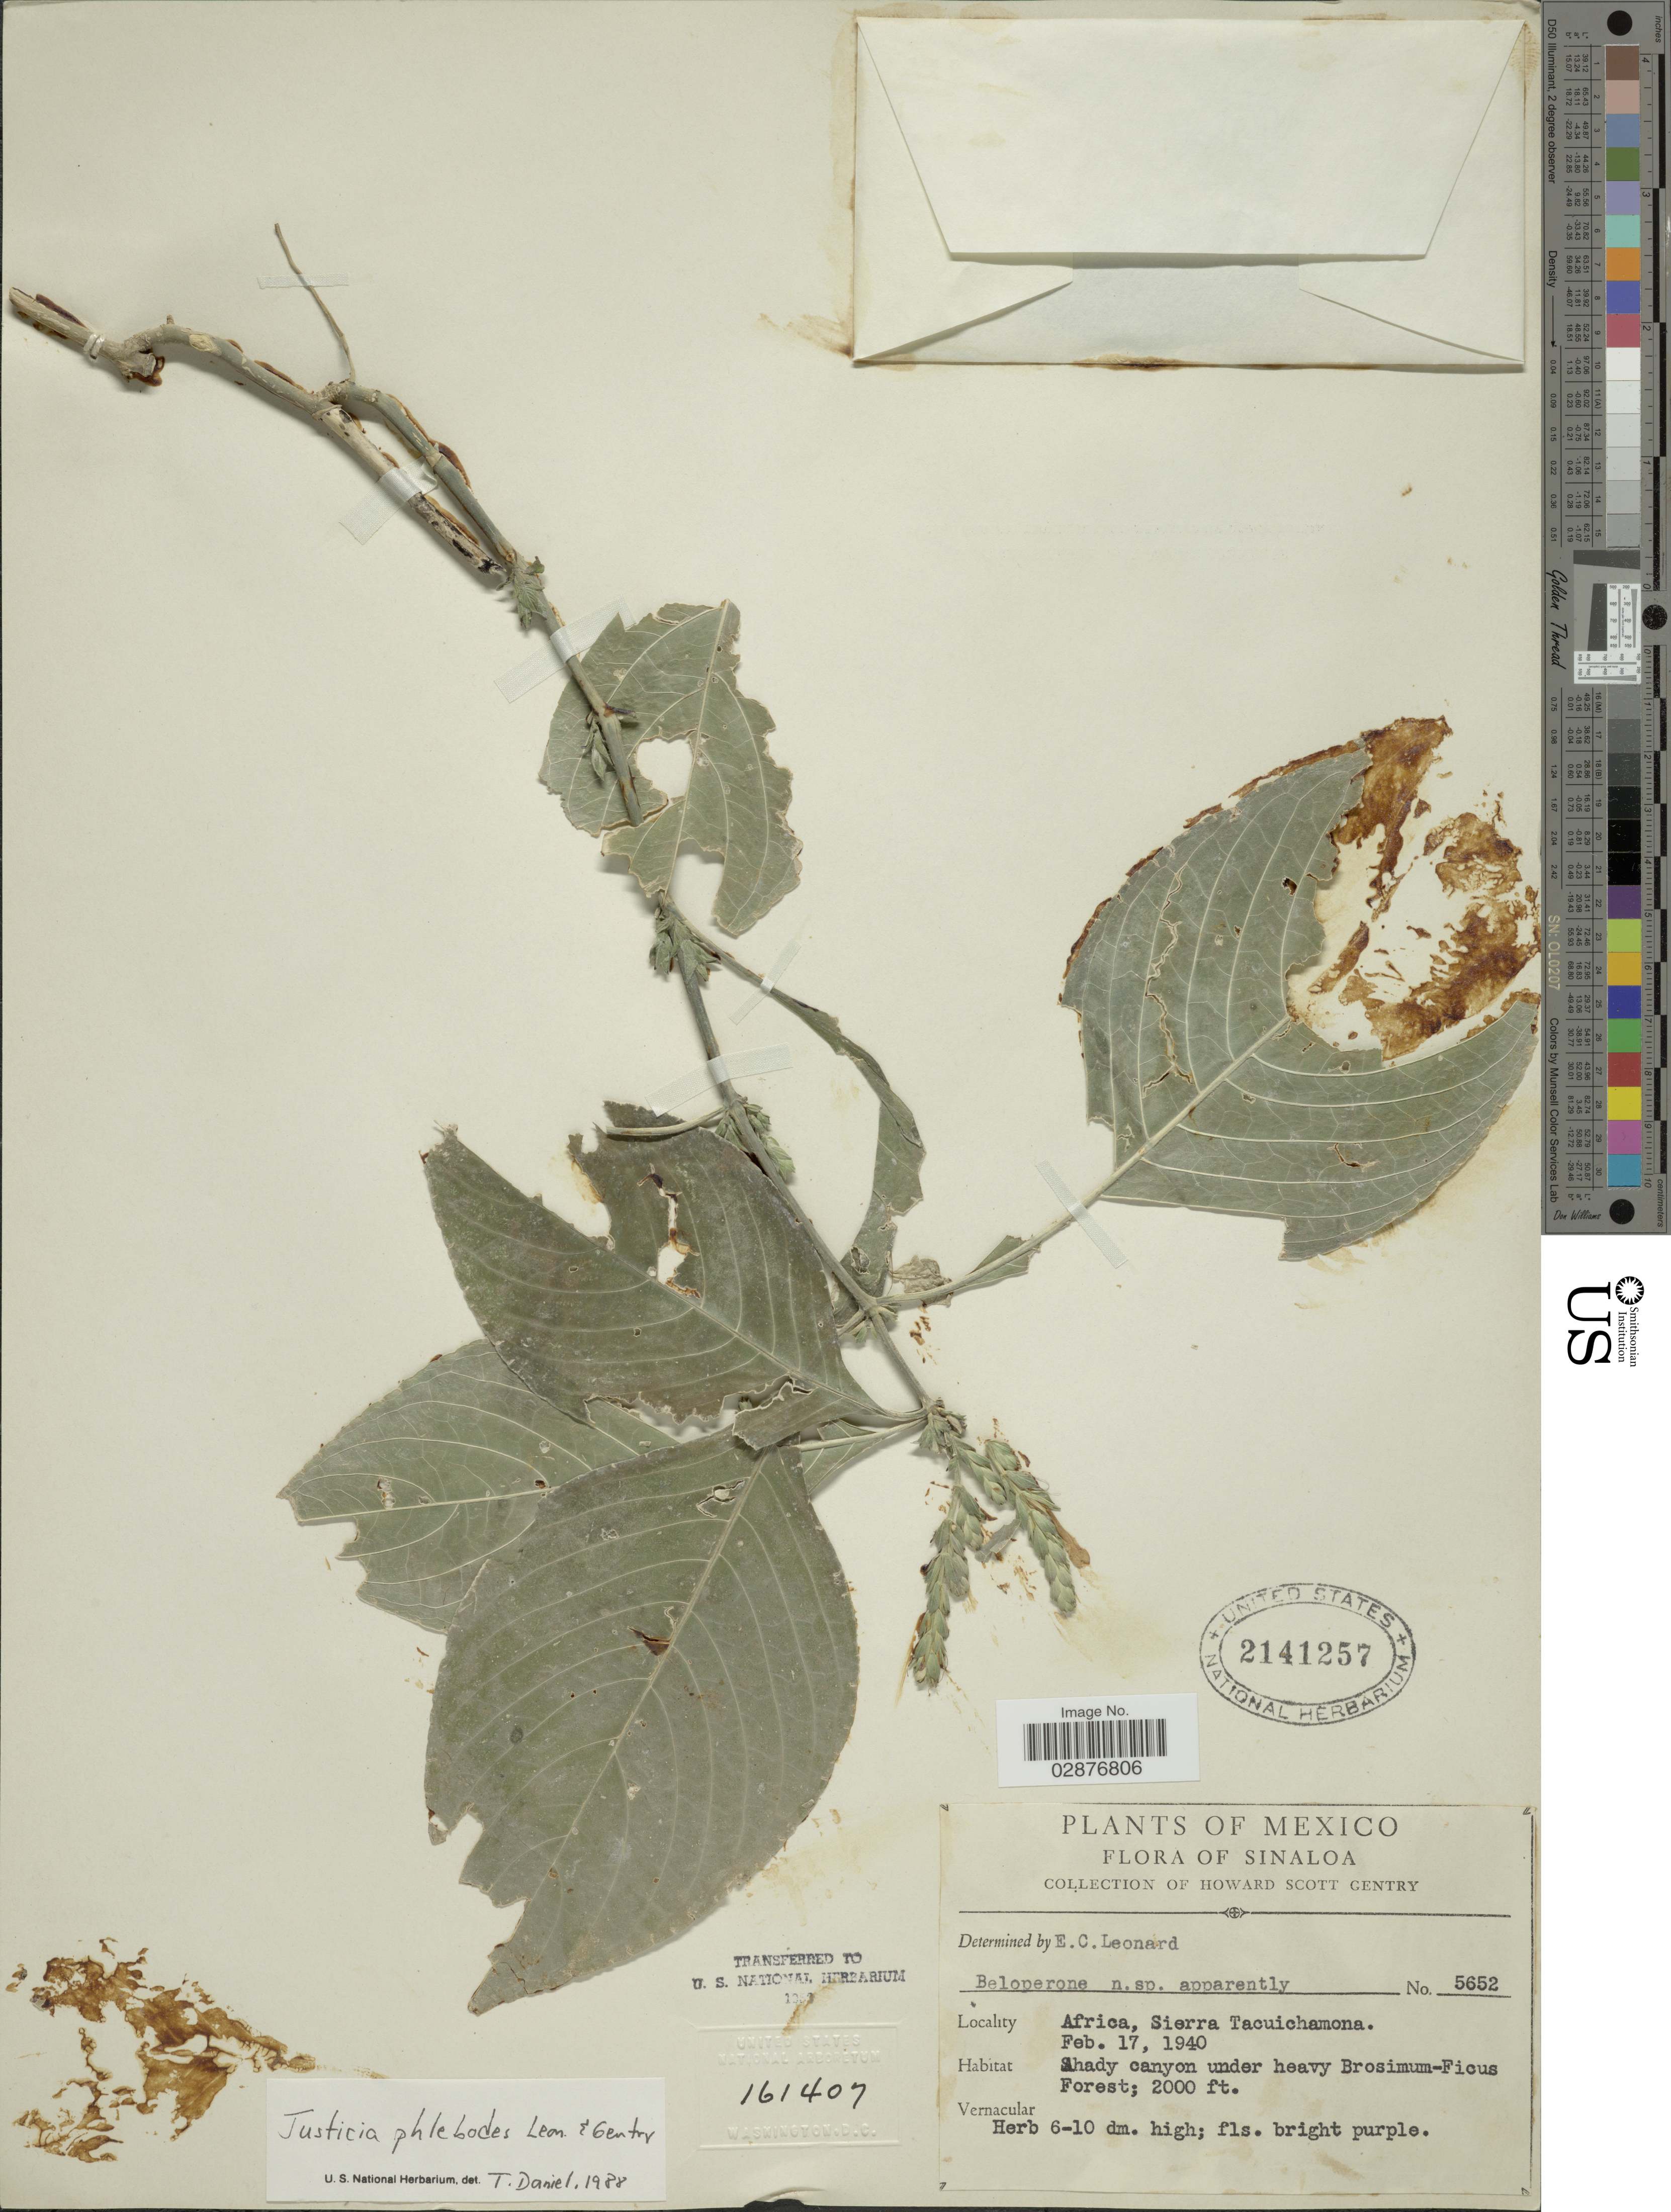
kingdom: Plantae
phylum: Tracheophyta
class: Magnoliopsida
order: Lamiales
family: Acanthaceae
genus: Justicia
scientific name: Justicia phlebodes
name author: Leonard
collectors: H. S. Gentry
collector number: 5652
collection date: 1940-02-17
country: Mexico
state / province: Sinaloa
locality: Africa, Sierra Tacuichamona.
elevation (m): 610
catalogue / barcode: US 2141257